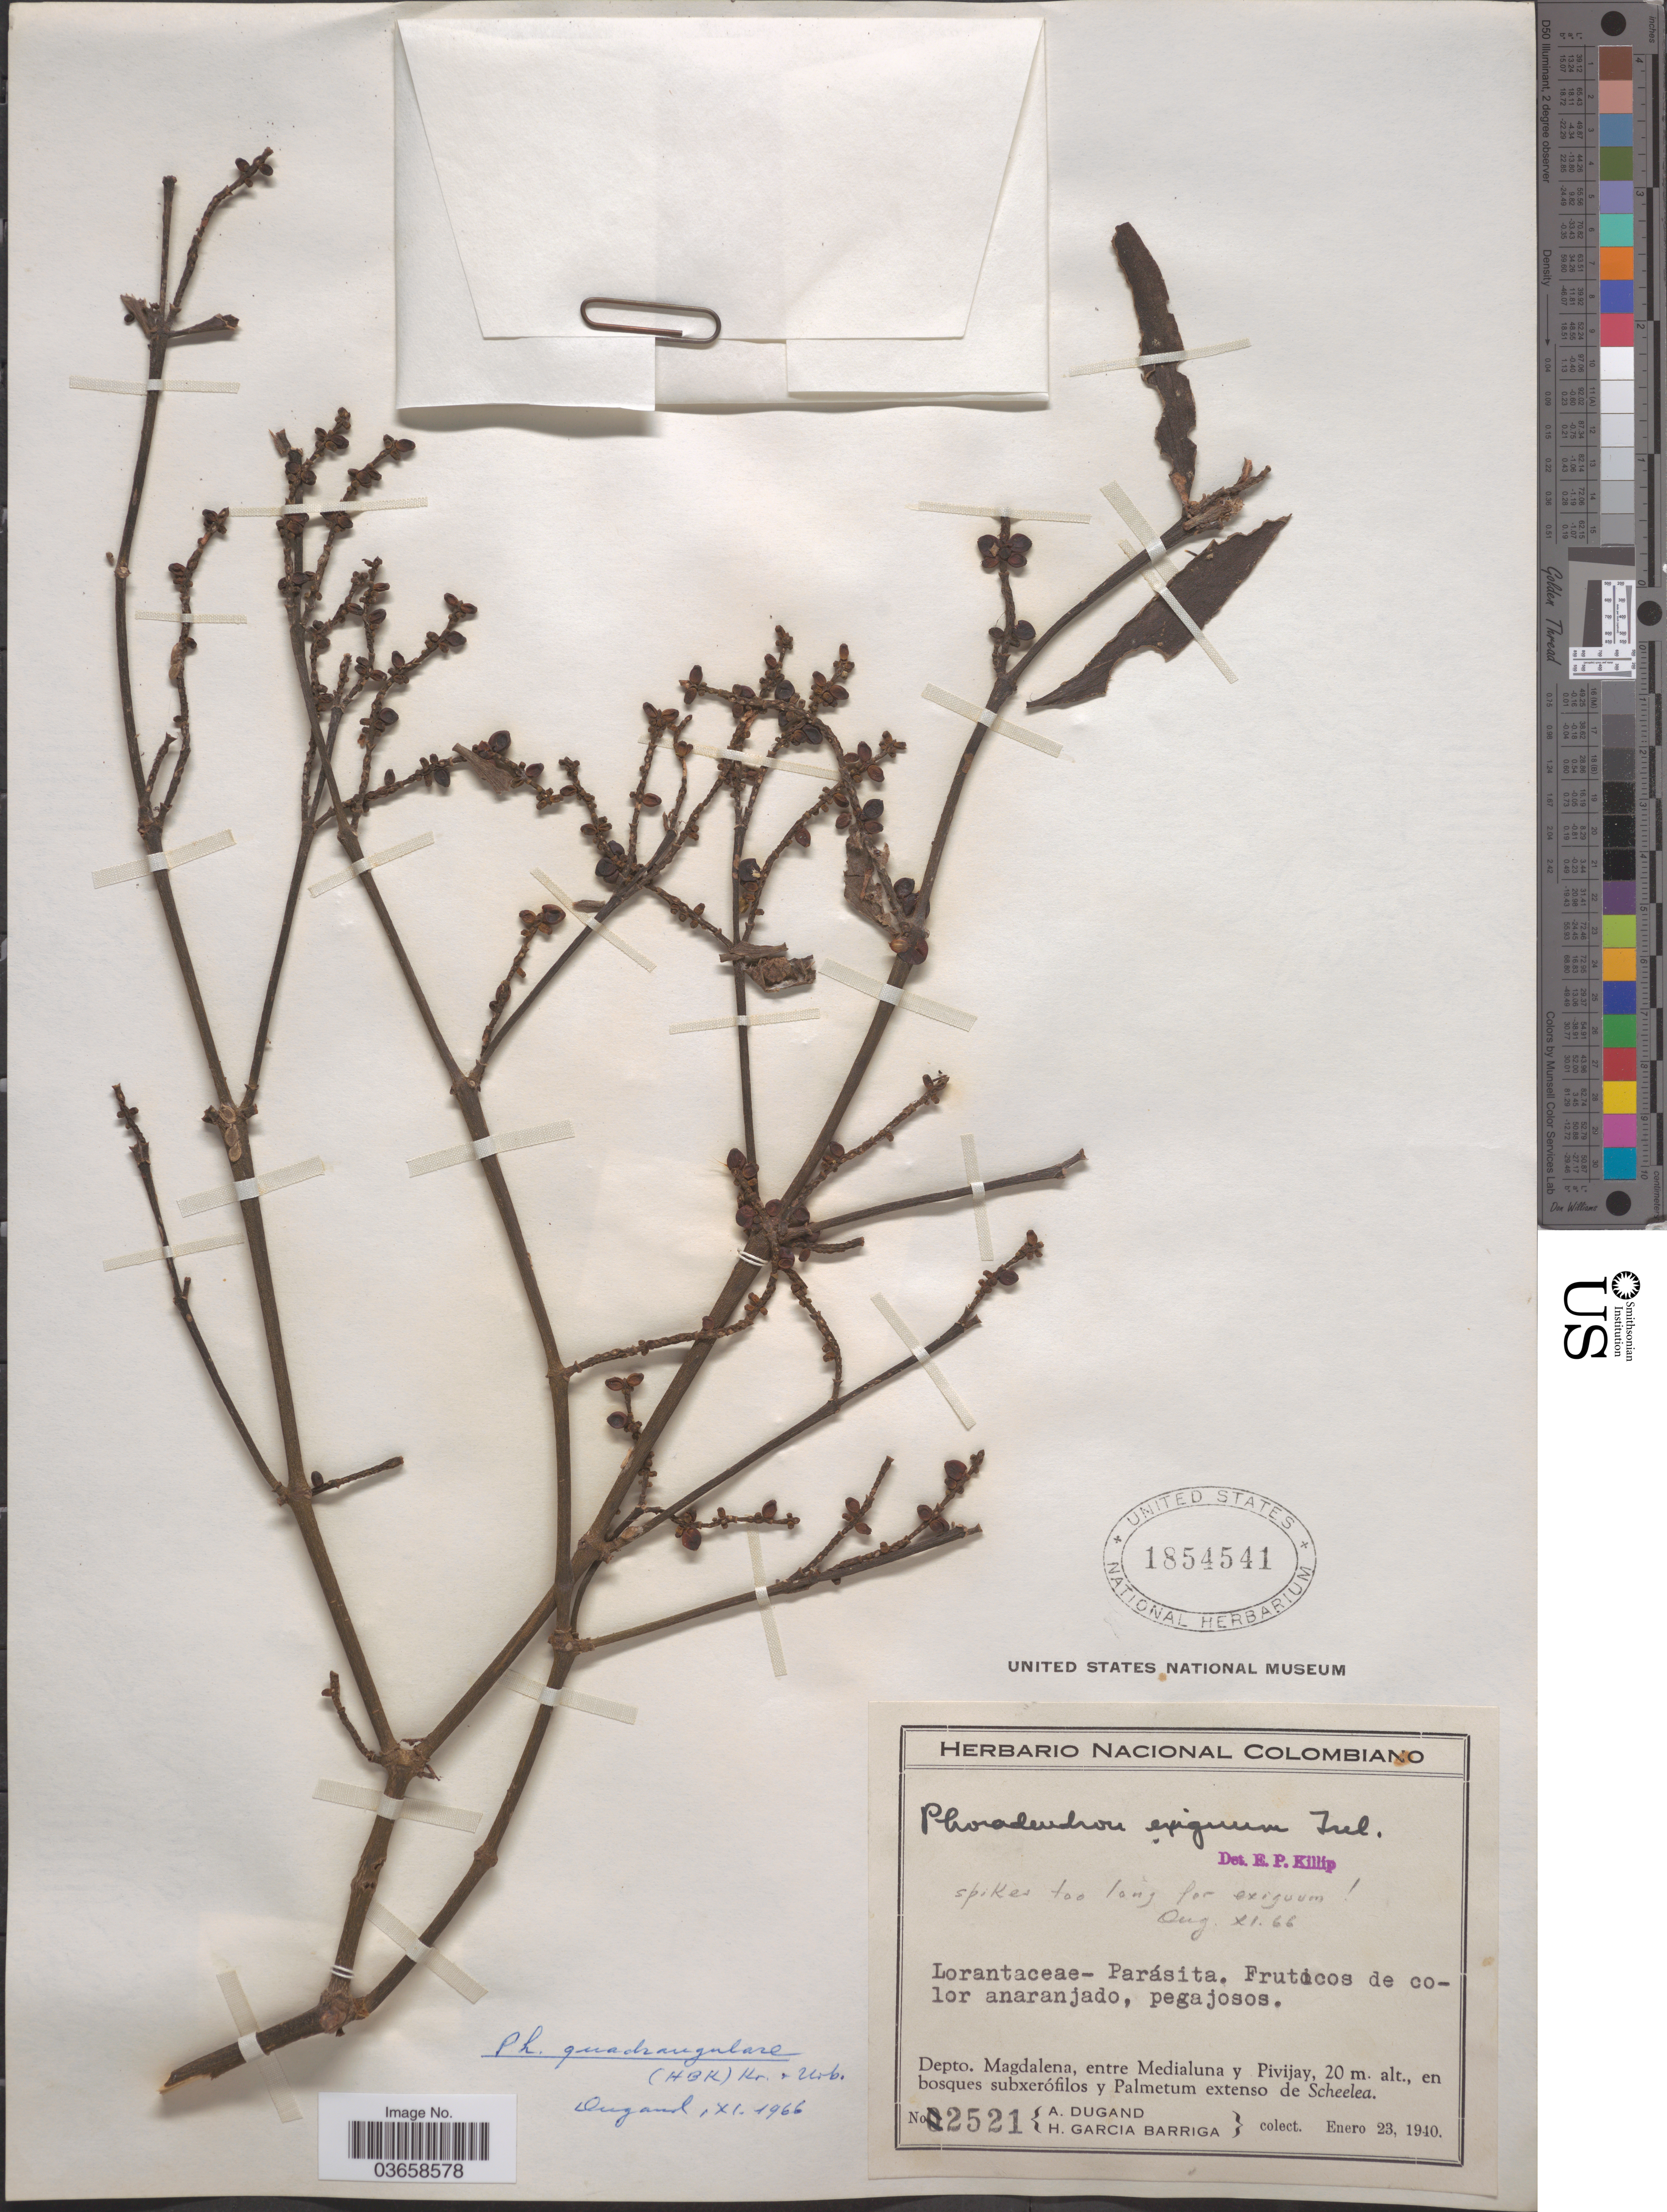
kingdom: Plantae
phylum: Tracheophyta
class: Magnoliopsida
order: Santalales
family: Viscaceae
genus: Phoradendron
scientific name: Phoradendron quadrangulare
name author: (Kunth) Griseb.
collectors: A. Dugand & H. García Barriga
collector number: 2521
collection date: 1940-01-23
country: Colombia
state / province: Magdalena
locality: Depto. Magdalena, entre Medialuna y Pivijay.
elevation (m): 20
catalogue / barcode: US 1854541